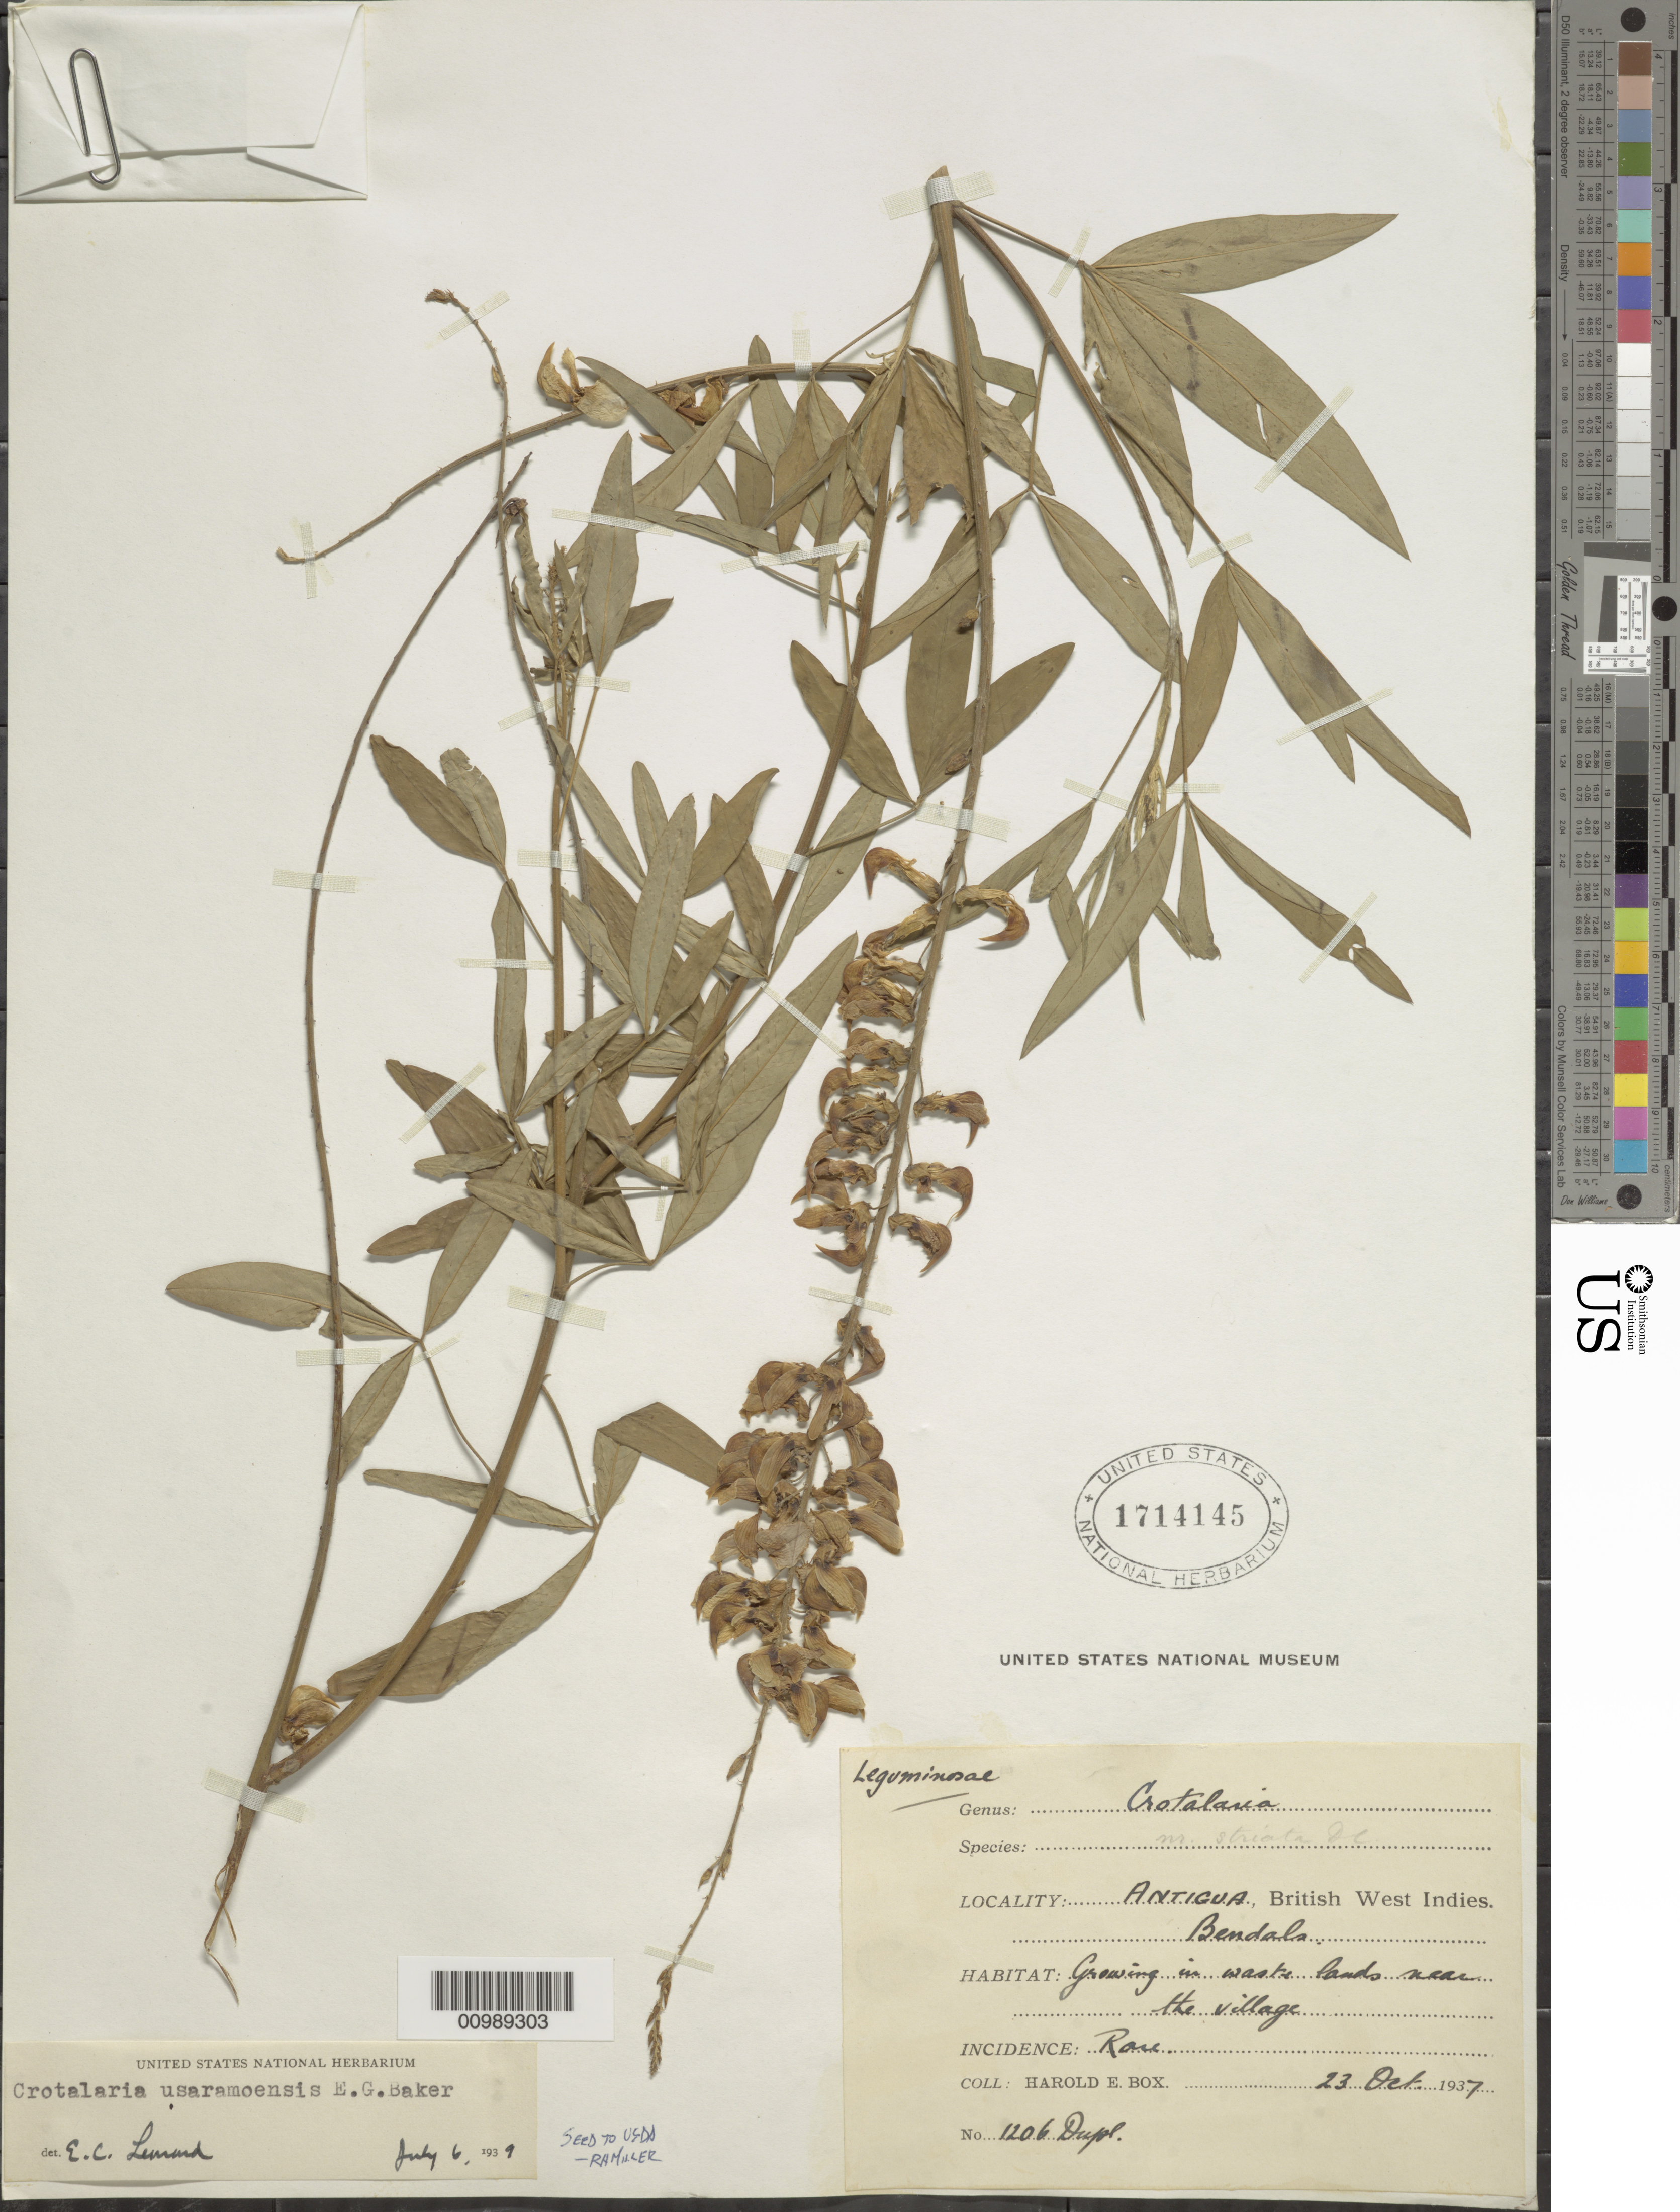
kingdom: Plantae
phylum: Tracheophyta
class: Magnoliopsida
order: Fabales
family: Fabaceae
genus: Crotalaria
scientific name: Crotalaria zanzibarica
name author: Benth.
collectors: H. E. Box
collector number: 1206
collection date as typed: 23 Oct 1937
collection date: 1937-10-23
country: Antigua and Barbuda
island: Antigua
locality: Bendale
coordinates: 0 N, 0 E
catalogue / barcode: US 1714145